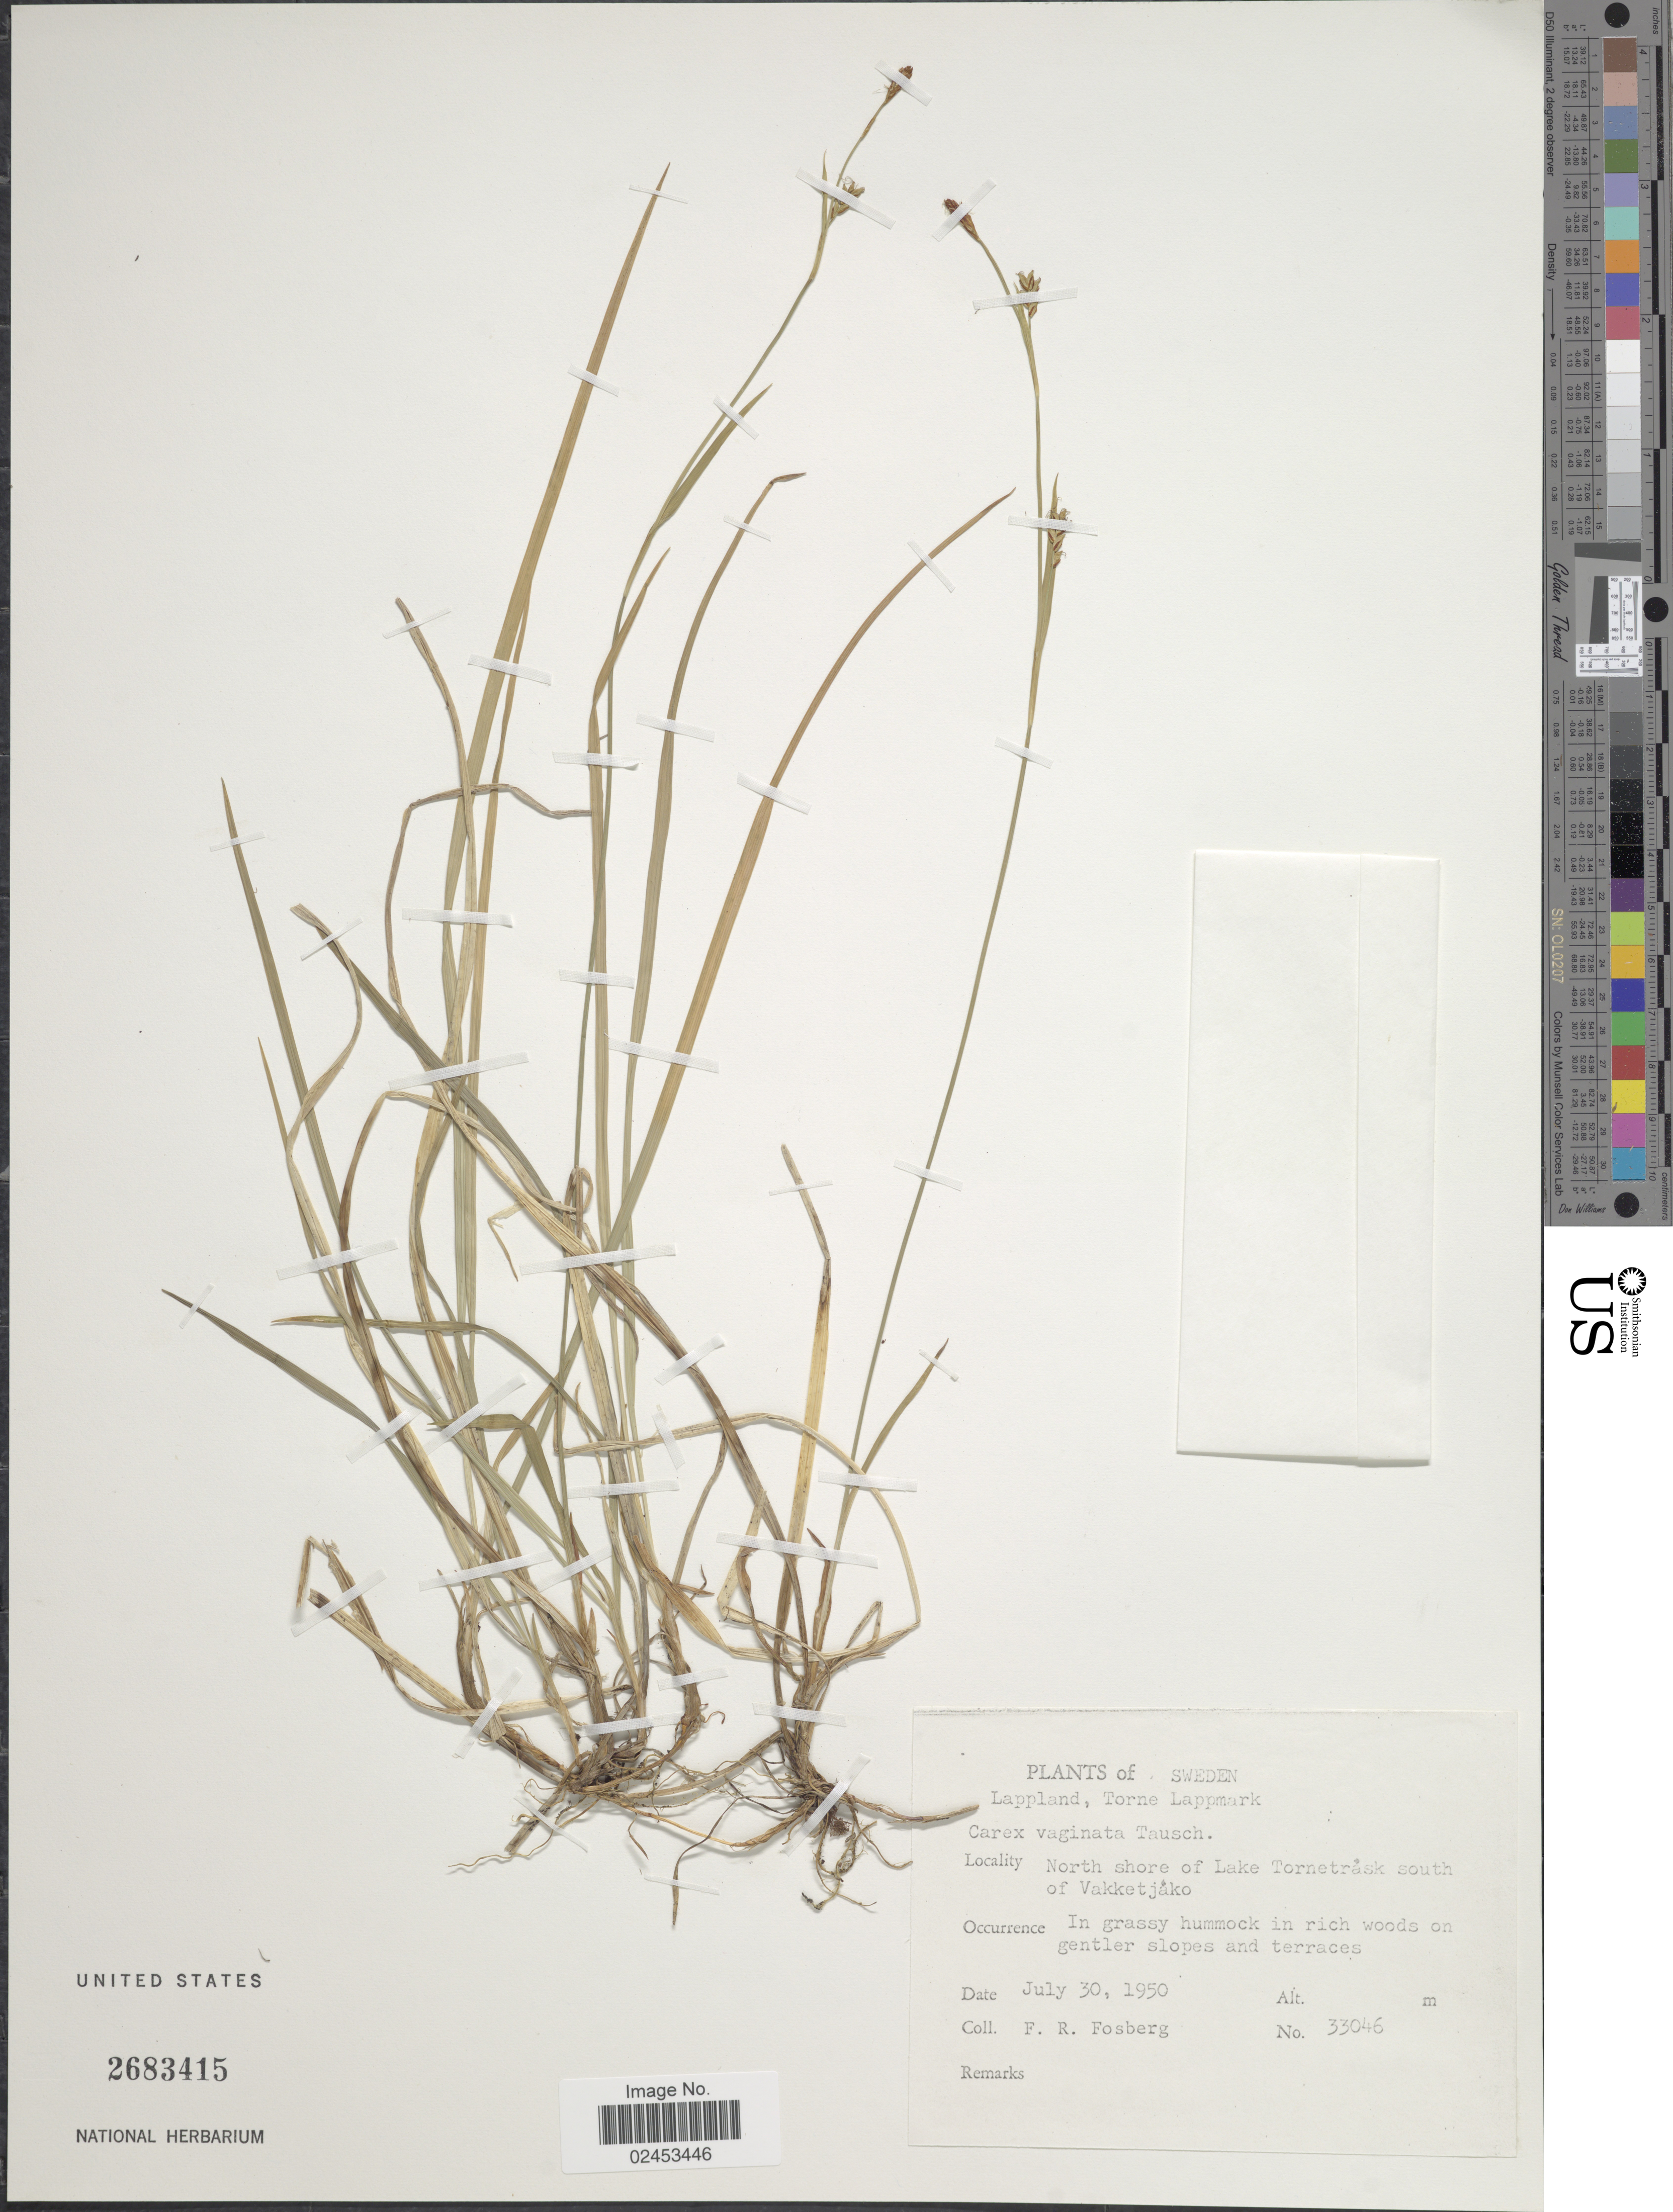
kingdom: Plantae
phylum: Tracheophyta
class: Liliopsida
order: Poales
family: Cyperaceae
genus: Carex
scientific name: Carex vaginata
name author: Tausch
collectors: F. R. Fosberg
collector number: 33046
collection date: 1950-07-30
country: Sweden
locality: Lappland, Torne Lapmark, North shore of Lake Tornetråsk south of Vakketjåko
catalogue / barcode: US 2683415